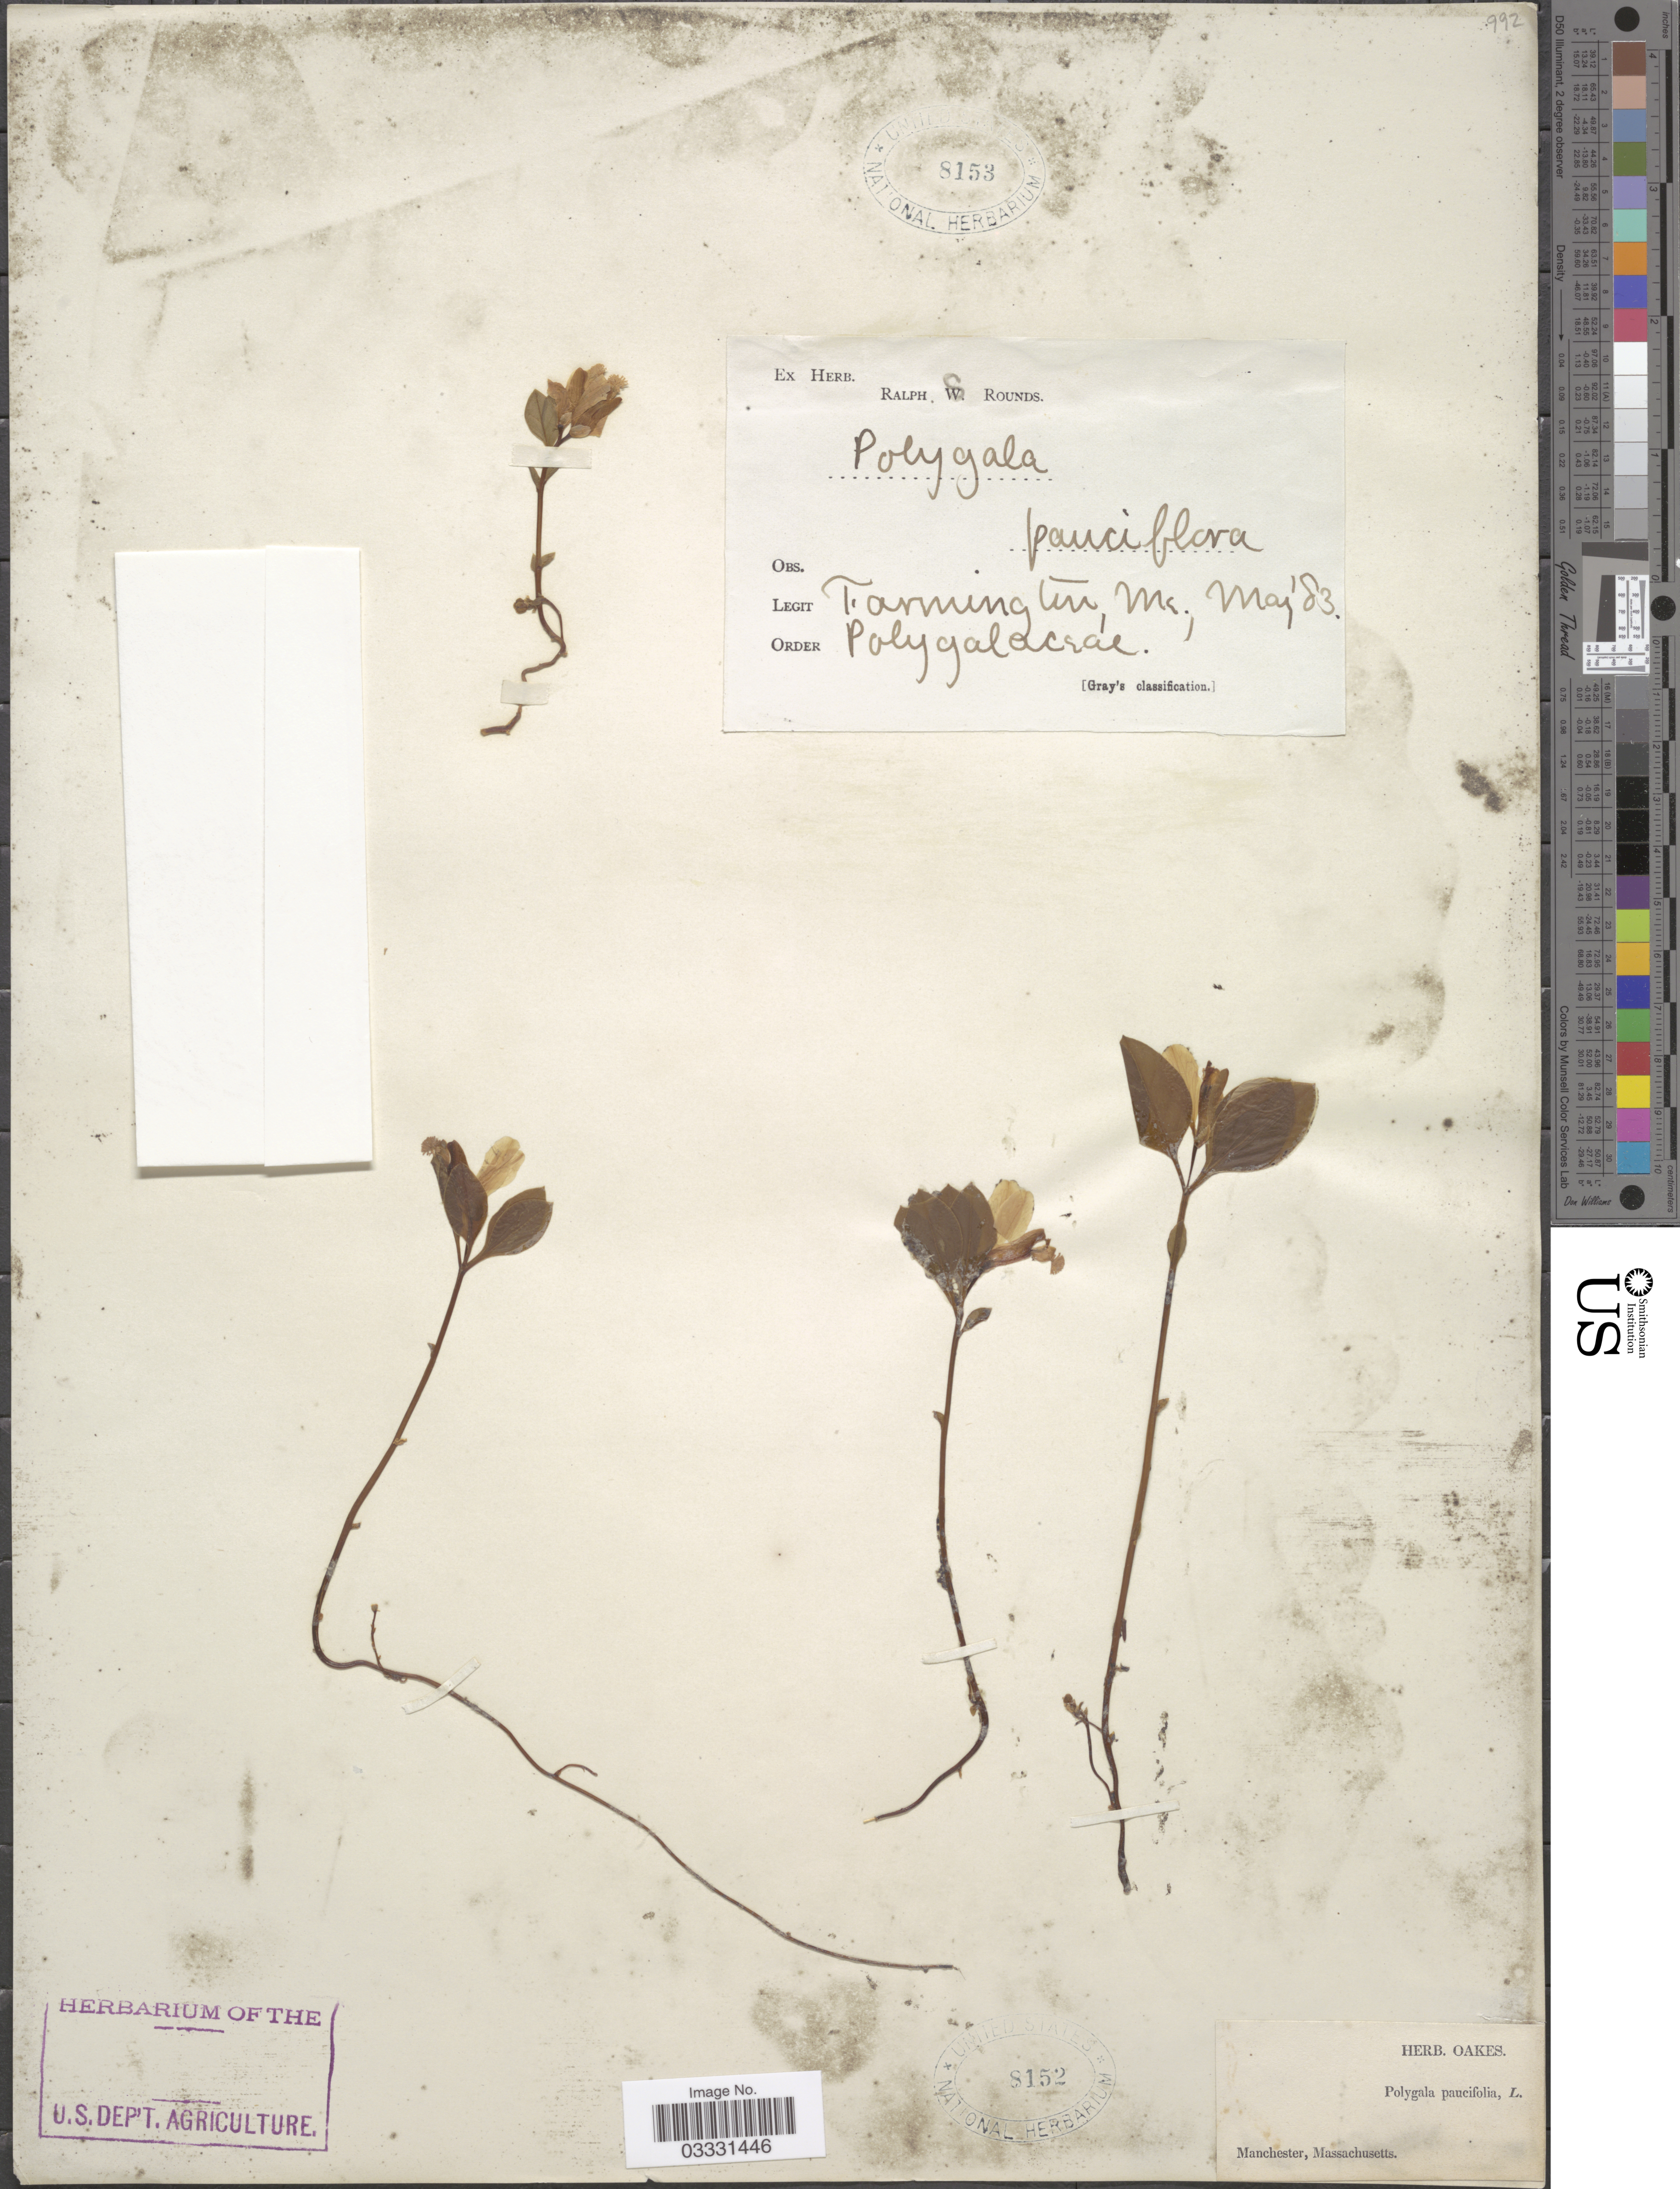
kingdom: Plantae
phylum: Tracheophyta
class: Magnoliopsida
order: Fabales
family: Polygalaceae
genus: Polygaloides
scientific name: Polygaloides paucifolia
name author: (Willd.) J.R. Abbott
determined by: Strong, Mark T., (BOT), Smithsonian Institution - National Museum of Natural History (UNITED STATES)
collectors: ex herb. Oakes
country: United States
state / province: Massachusetts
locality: Manchester.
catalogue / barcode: US 8152-2